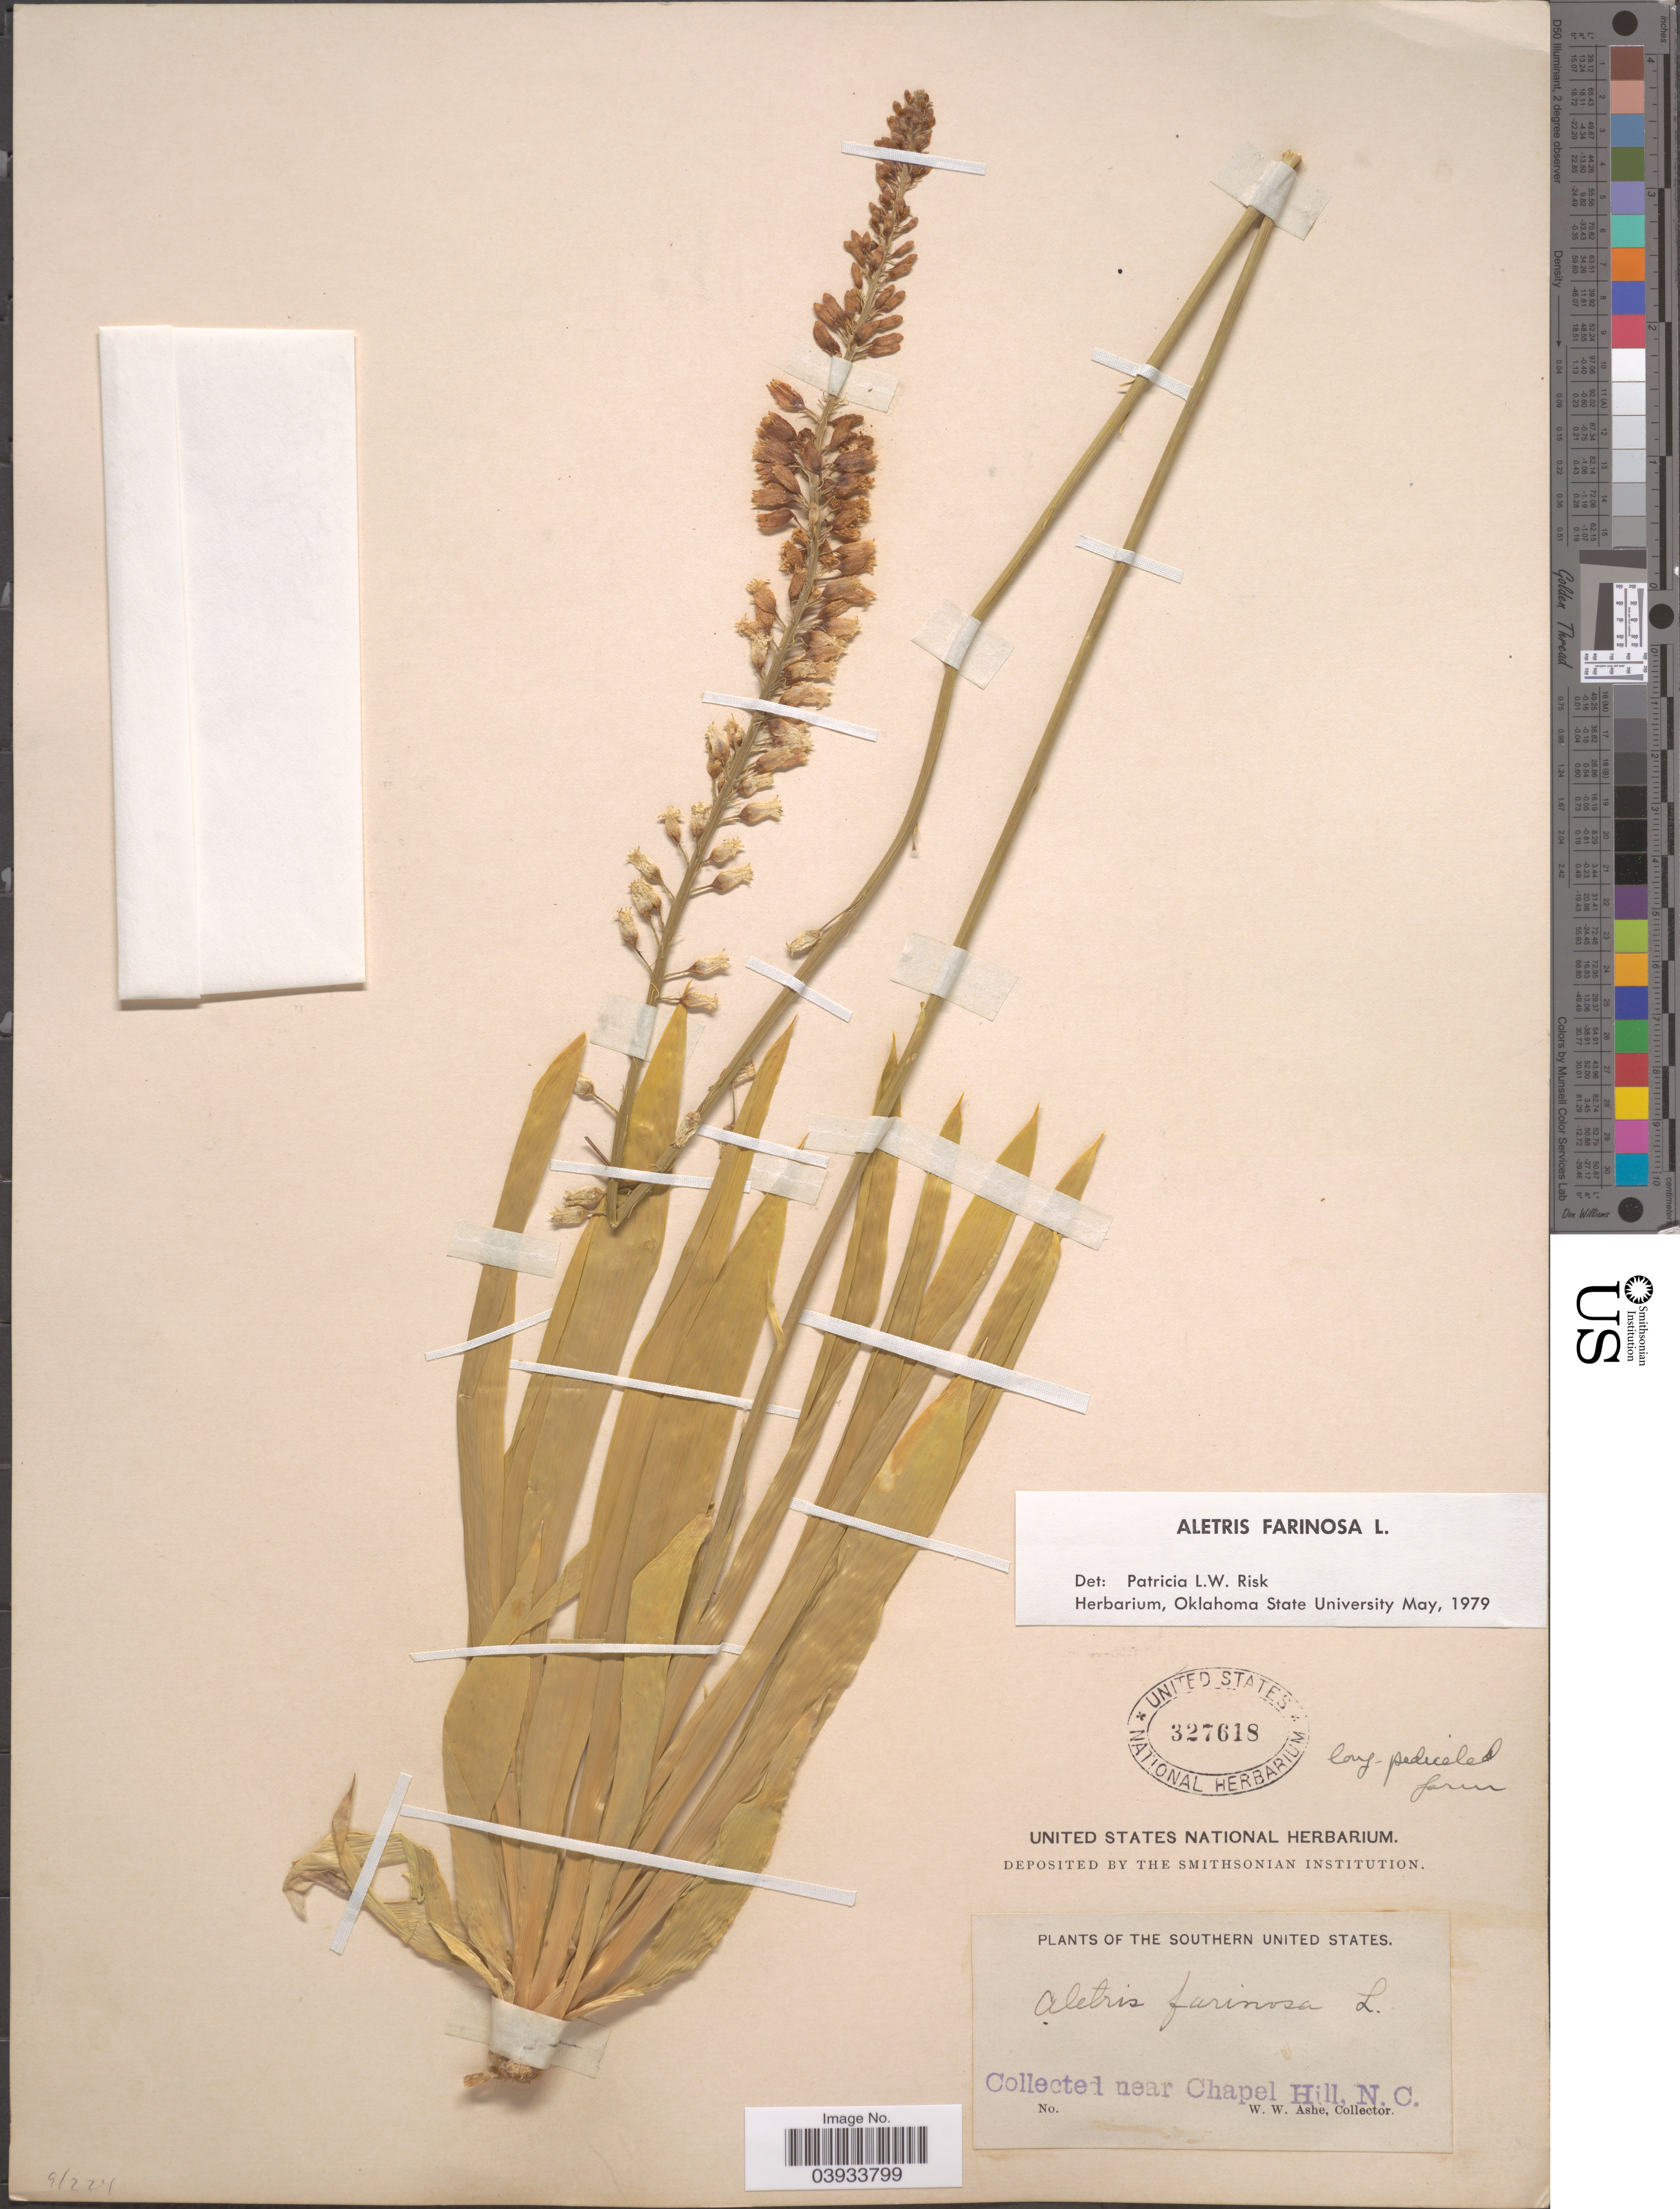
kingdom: Plantae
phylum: Tracheophyta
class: Liliopsida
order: Dioscoreales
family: Nartheciaceae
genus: Aletris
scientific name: Aletris farinosa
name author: L.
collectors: W. W. Ashe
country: United States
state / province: North Carolina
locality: Southern United States. Near Chapel Hill.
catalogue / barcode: US 327618